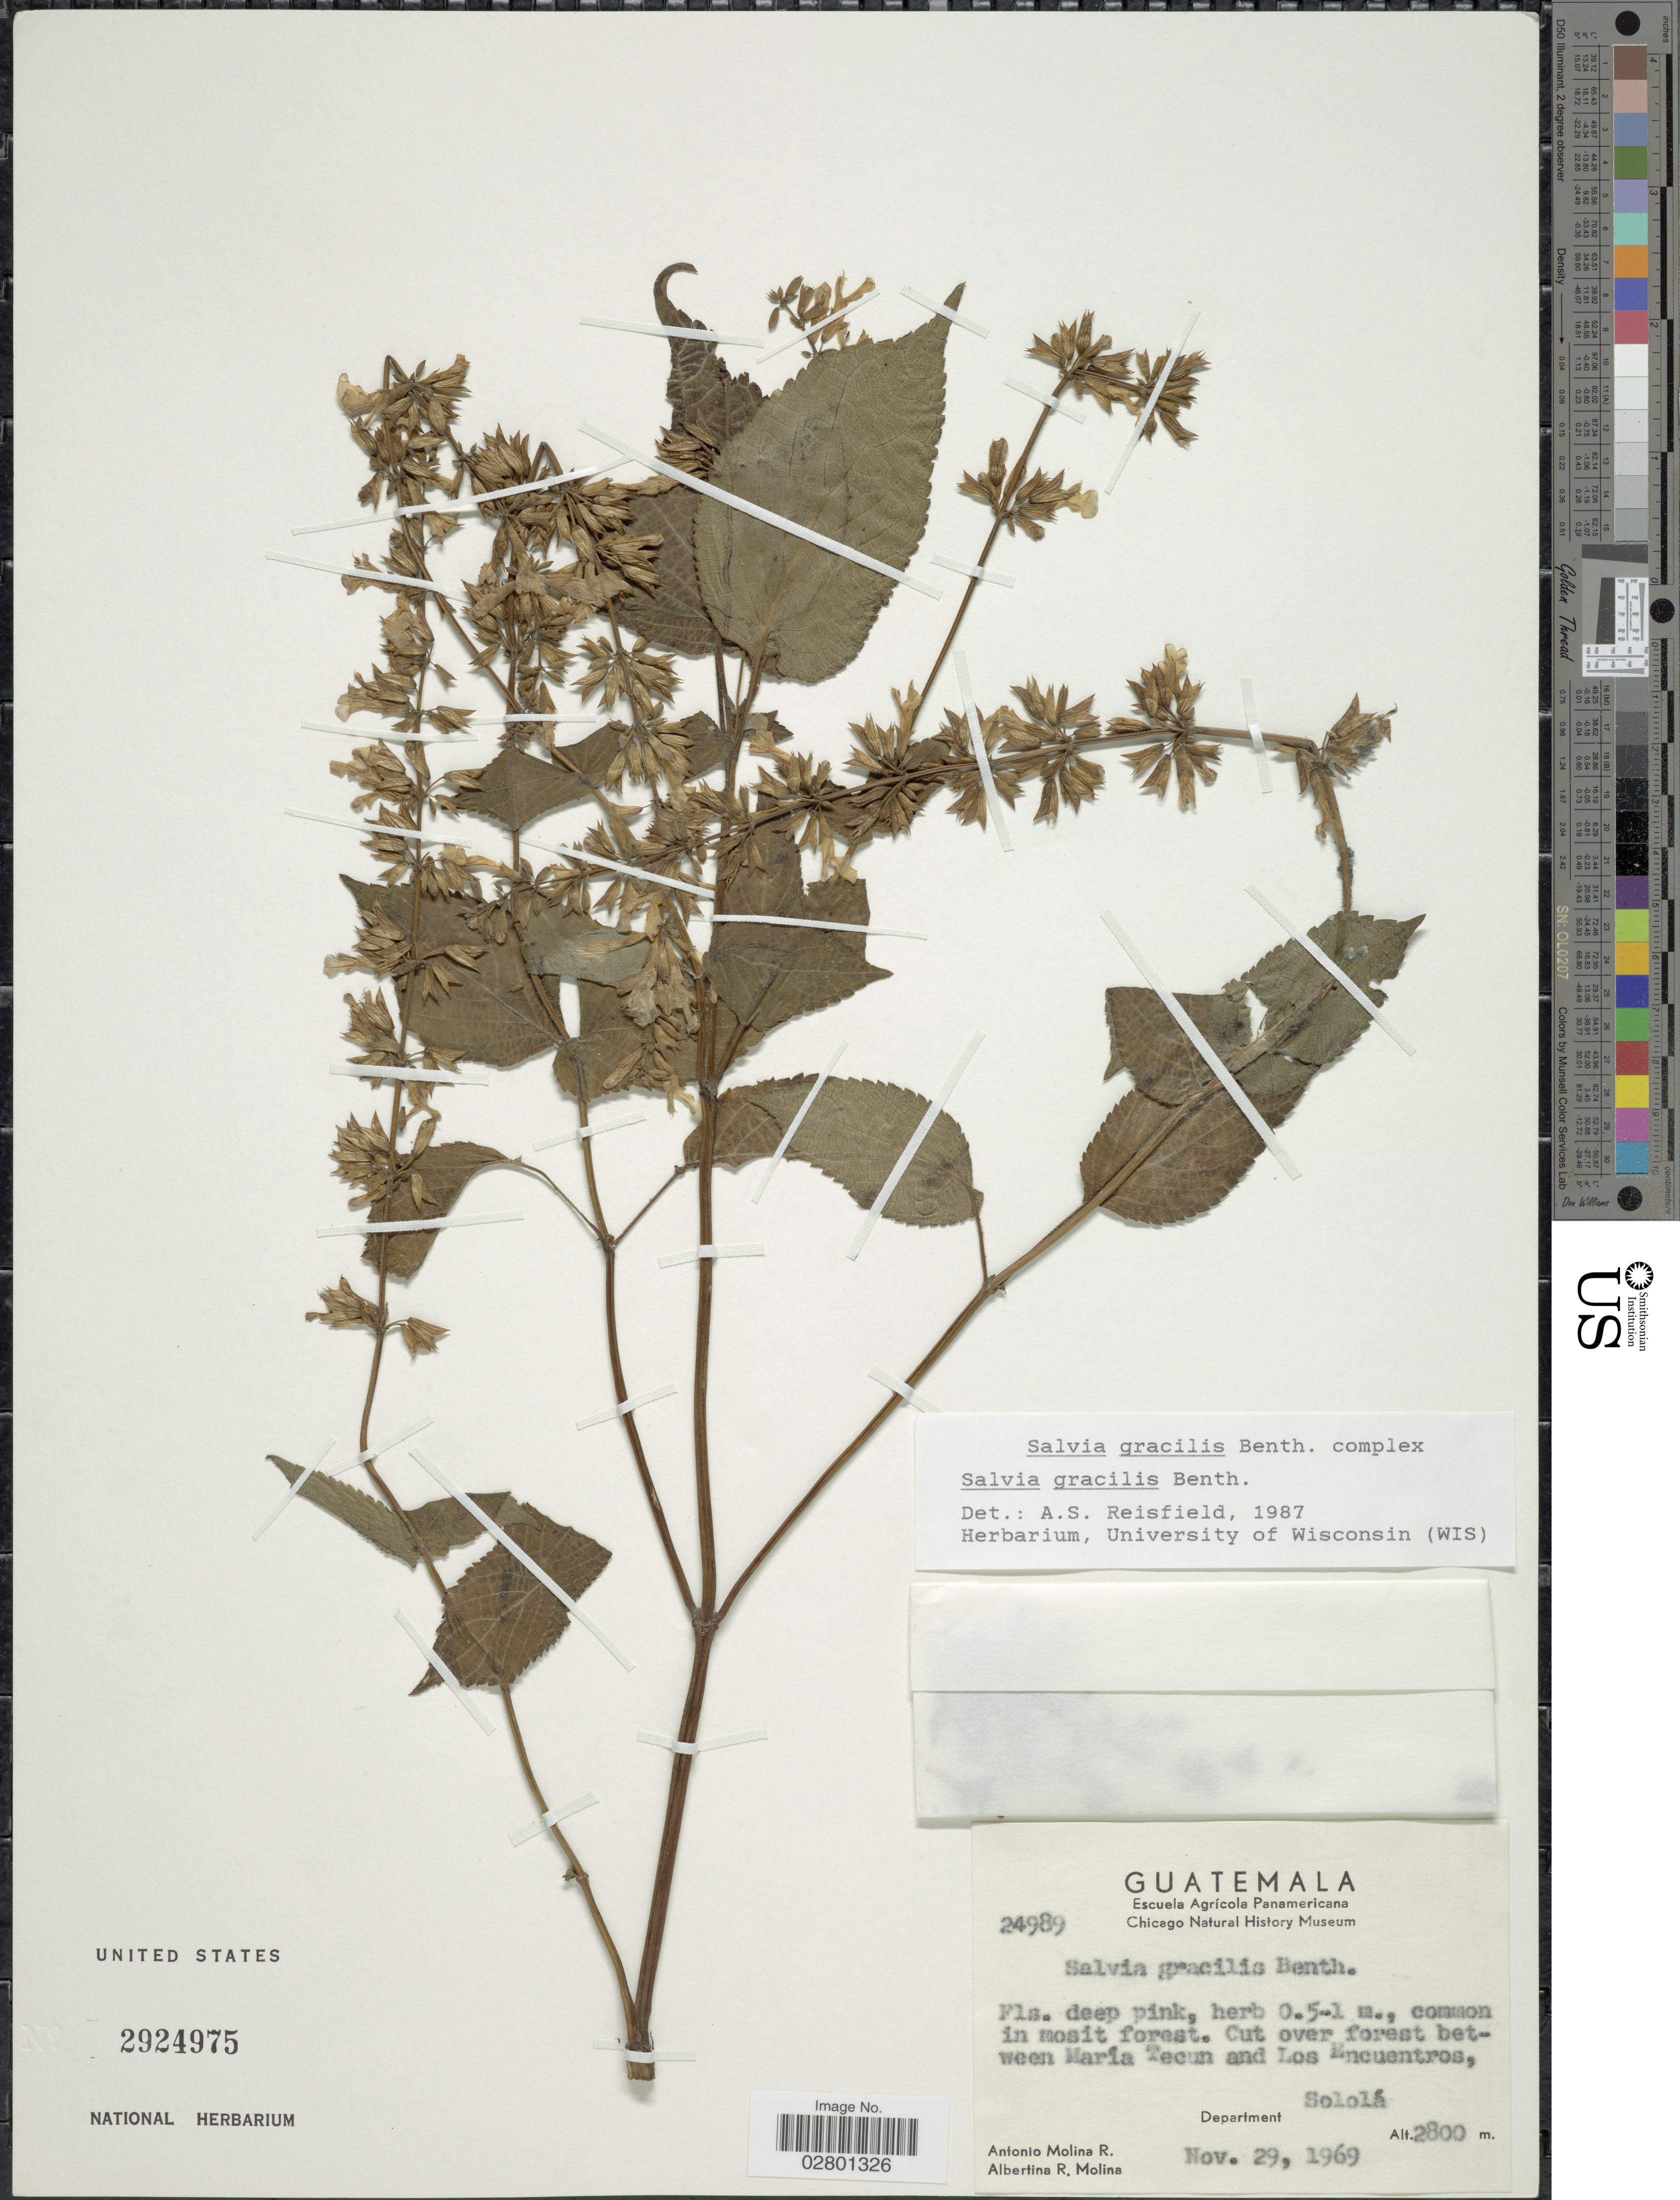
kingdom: Plantae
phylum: Tracheophyta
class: Magnoliopsida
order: Lamiales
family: Lamiaceae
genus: Salvia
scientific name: Salvia gracilis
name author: Benth.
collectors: A. Molina R. & A. R. Molina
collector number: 24989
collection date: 1969-11-29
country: Guatemala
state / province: Sololá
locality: Cut over forest between María Tecum and Los Encuentros. Department Sololá.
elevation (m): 2800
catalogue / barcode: US 2924975